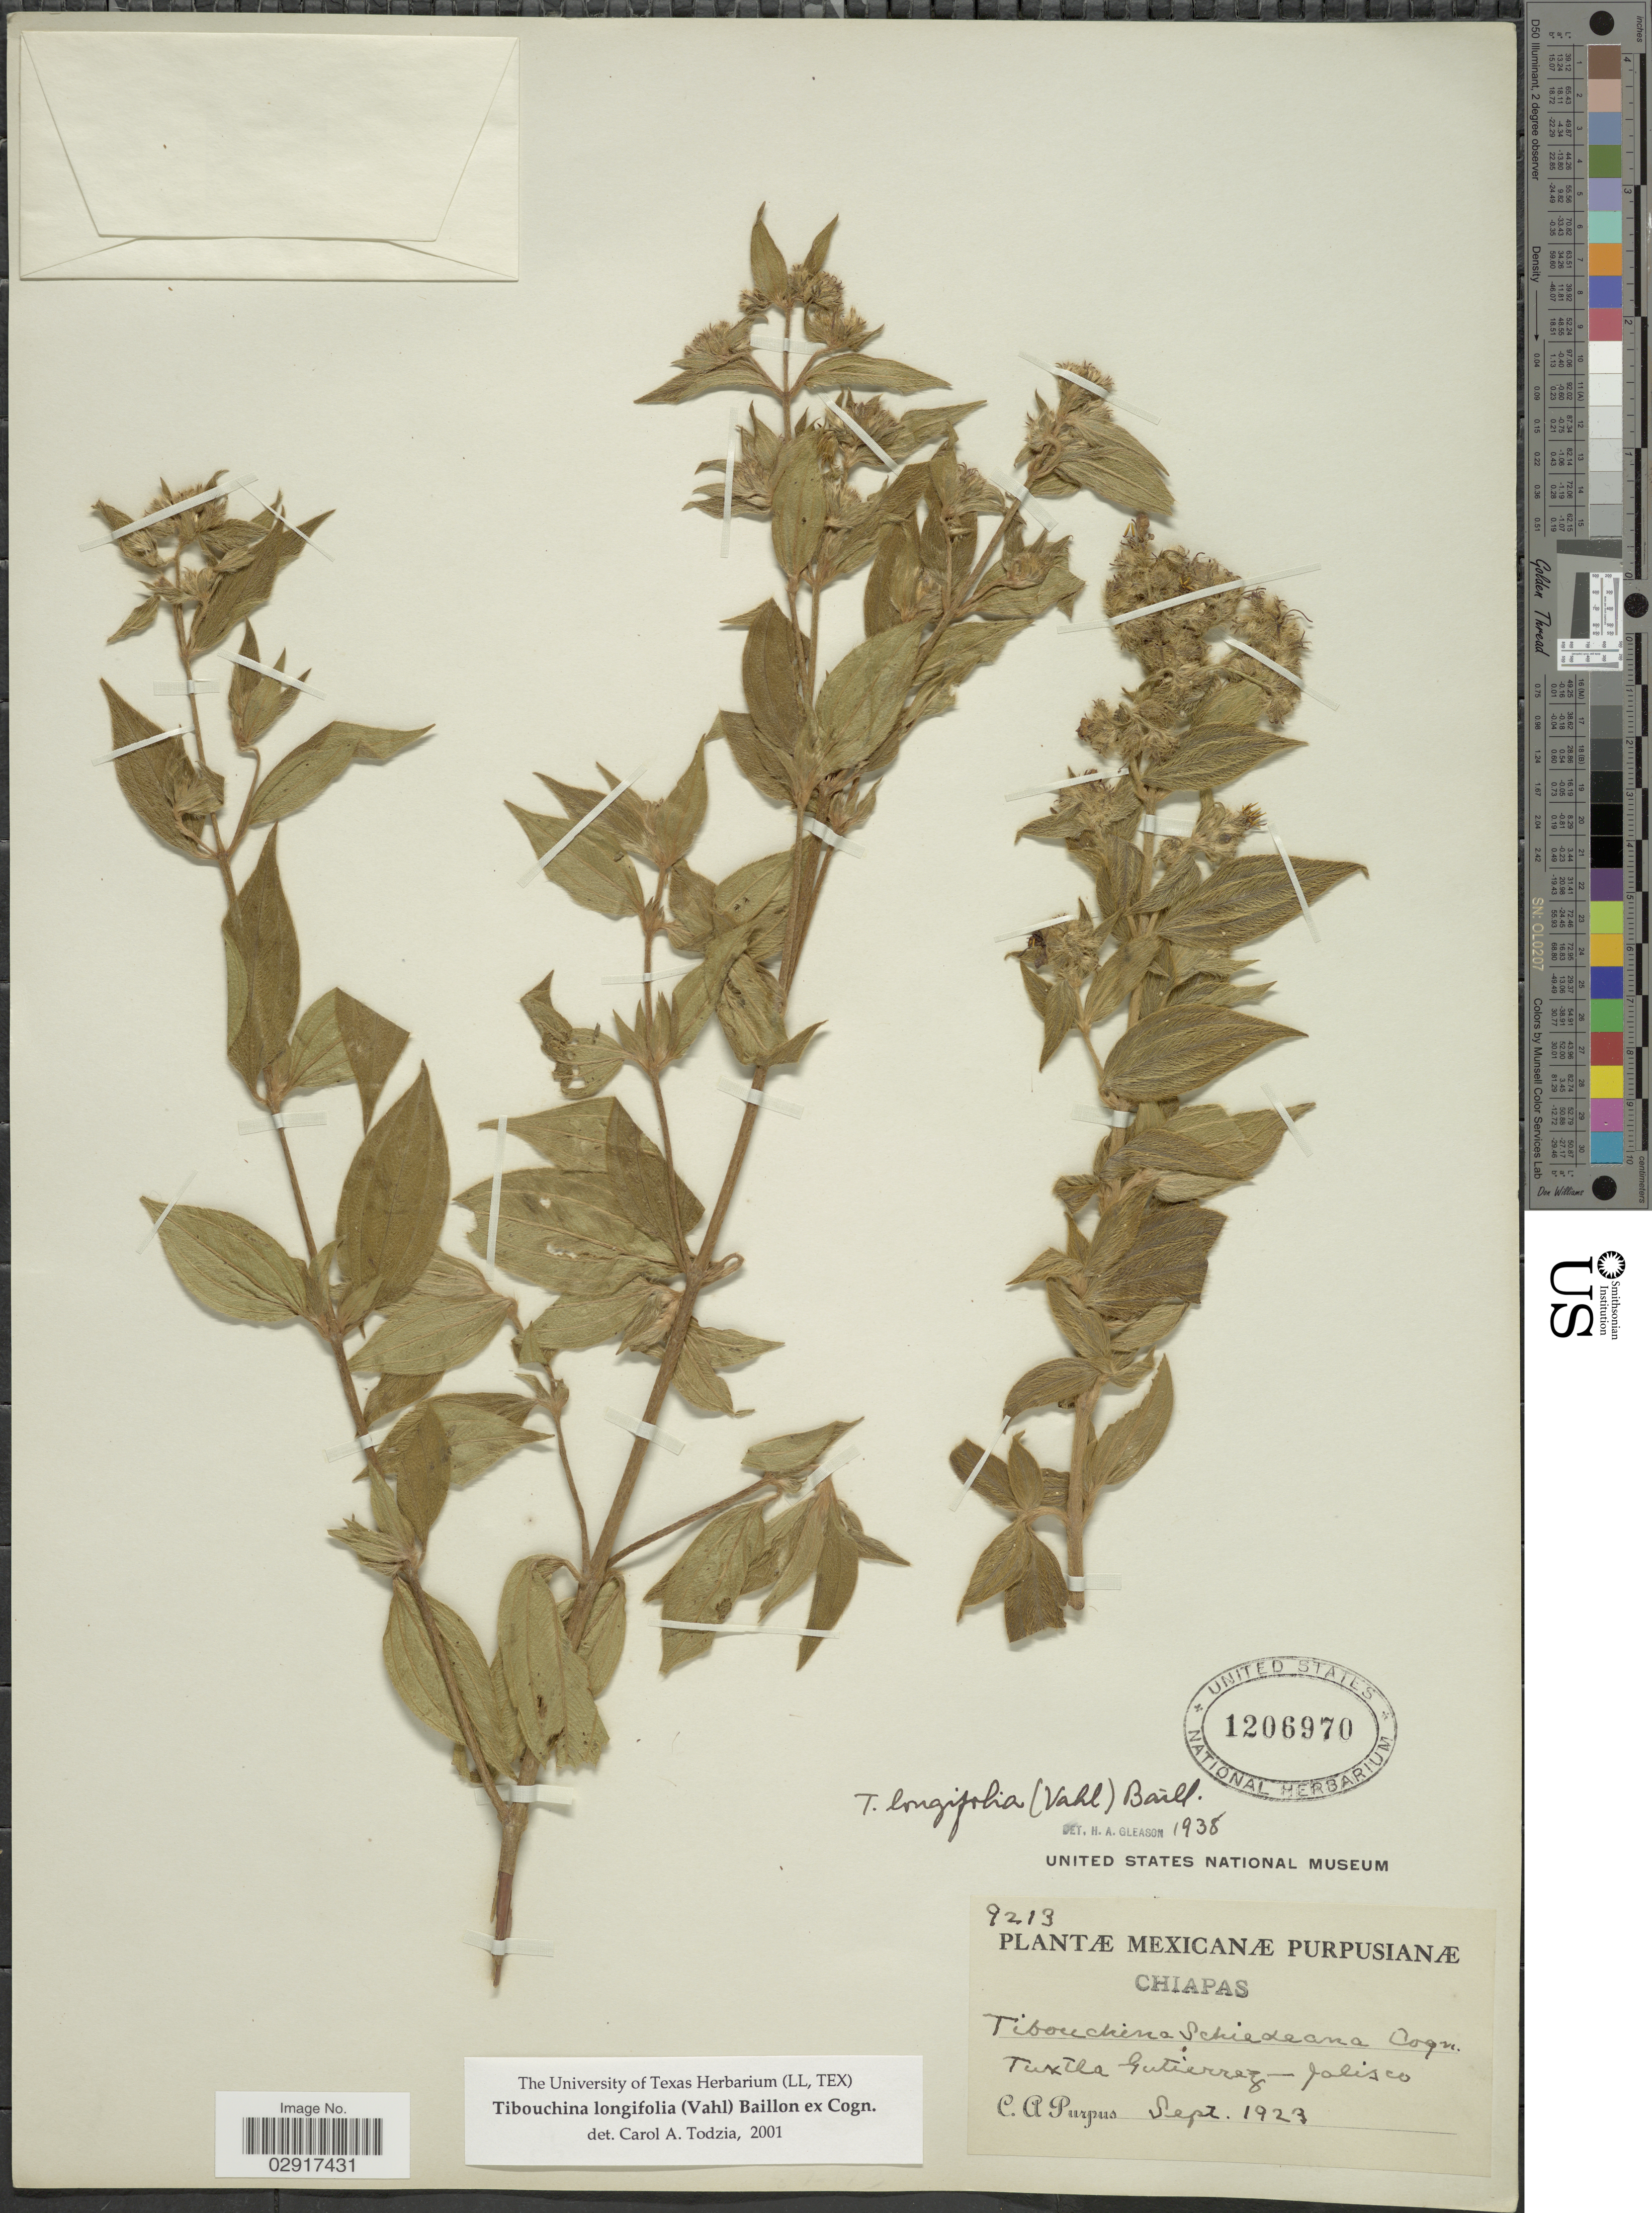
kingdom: Plantae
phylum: Tracheophyta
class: Magnoliopsida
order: Myrtales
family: Melastomataceae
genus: Chaetogastra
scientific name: Chaetogastra longifolia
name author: (Vahl) DC.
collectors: C. A. Purpus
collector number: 9213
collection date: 1923-09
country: Mexico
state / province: Jalisco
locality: Tuxtla Gutierrez.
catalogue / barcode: US 1206970